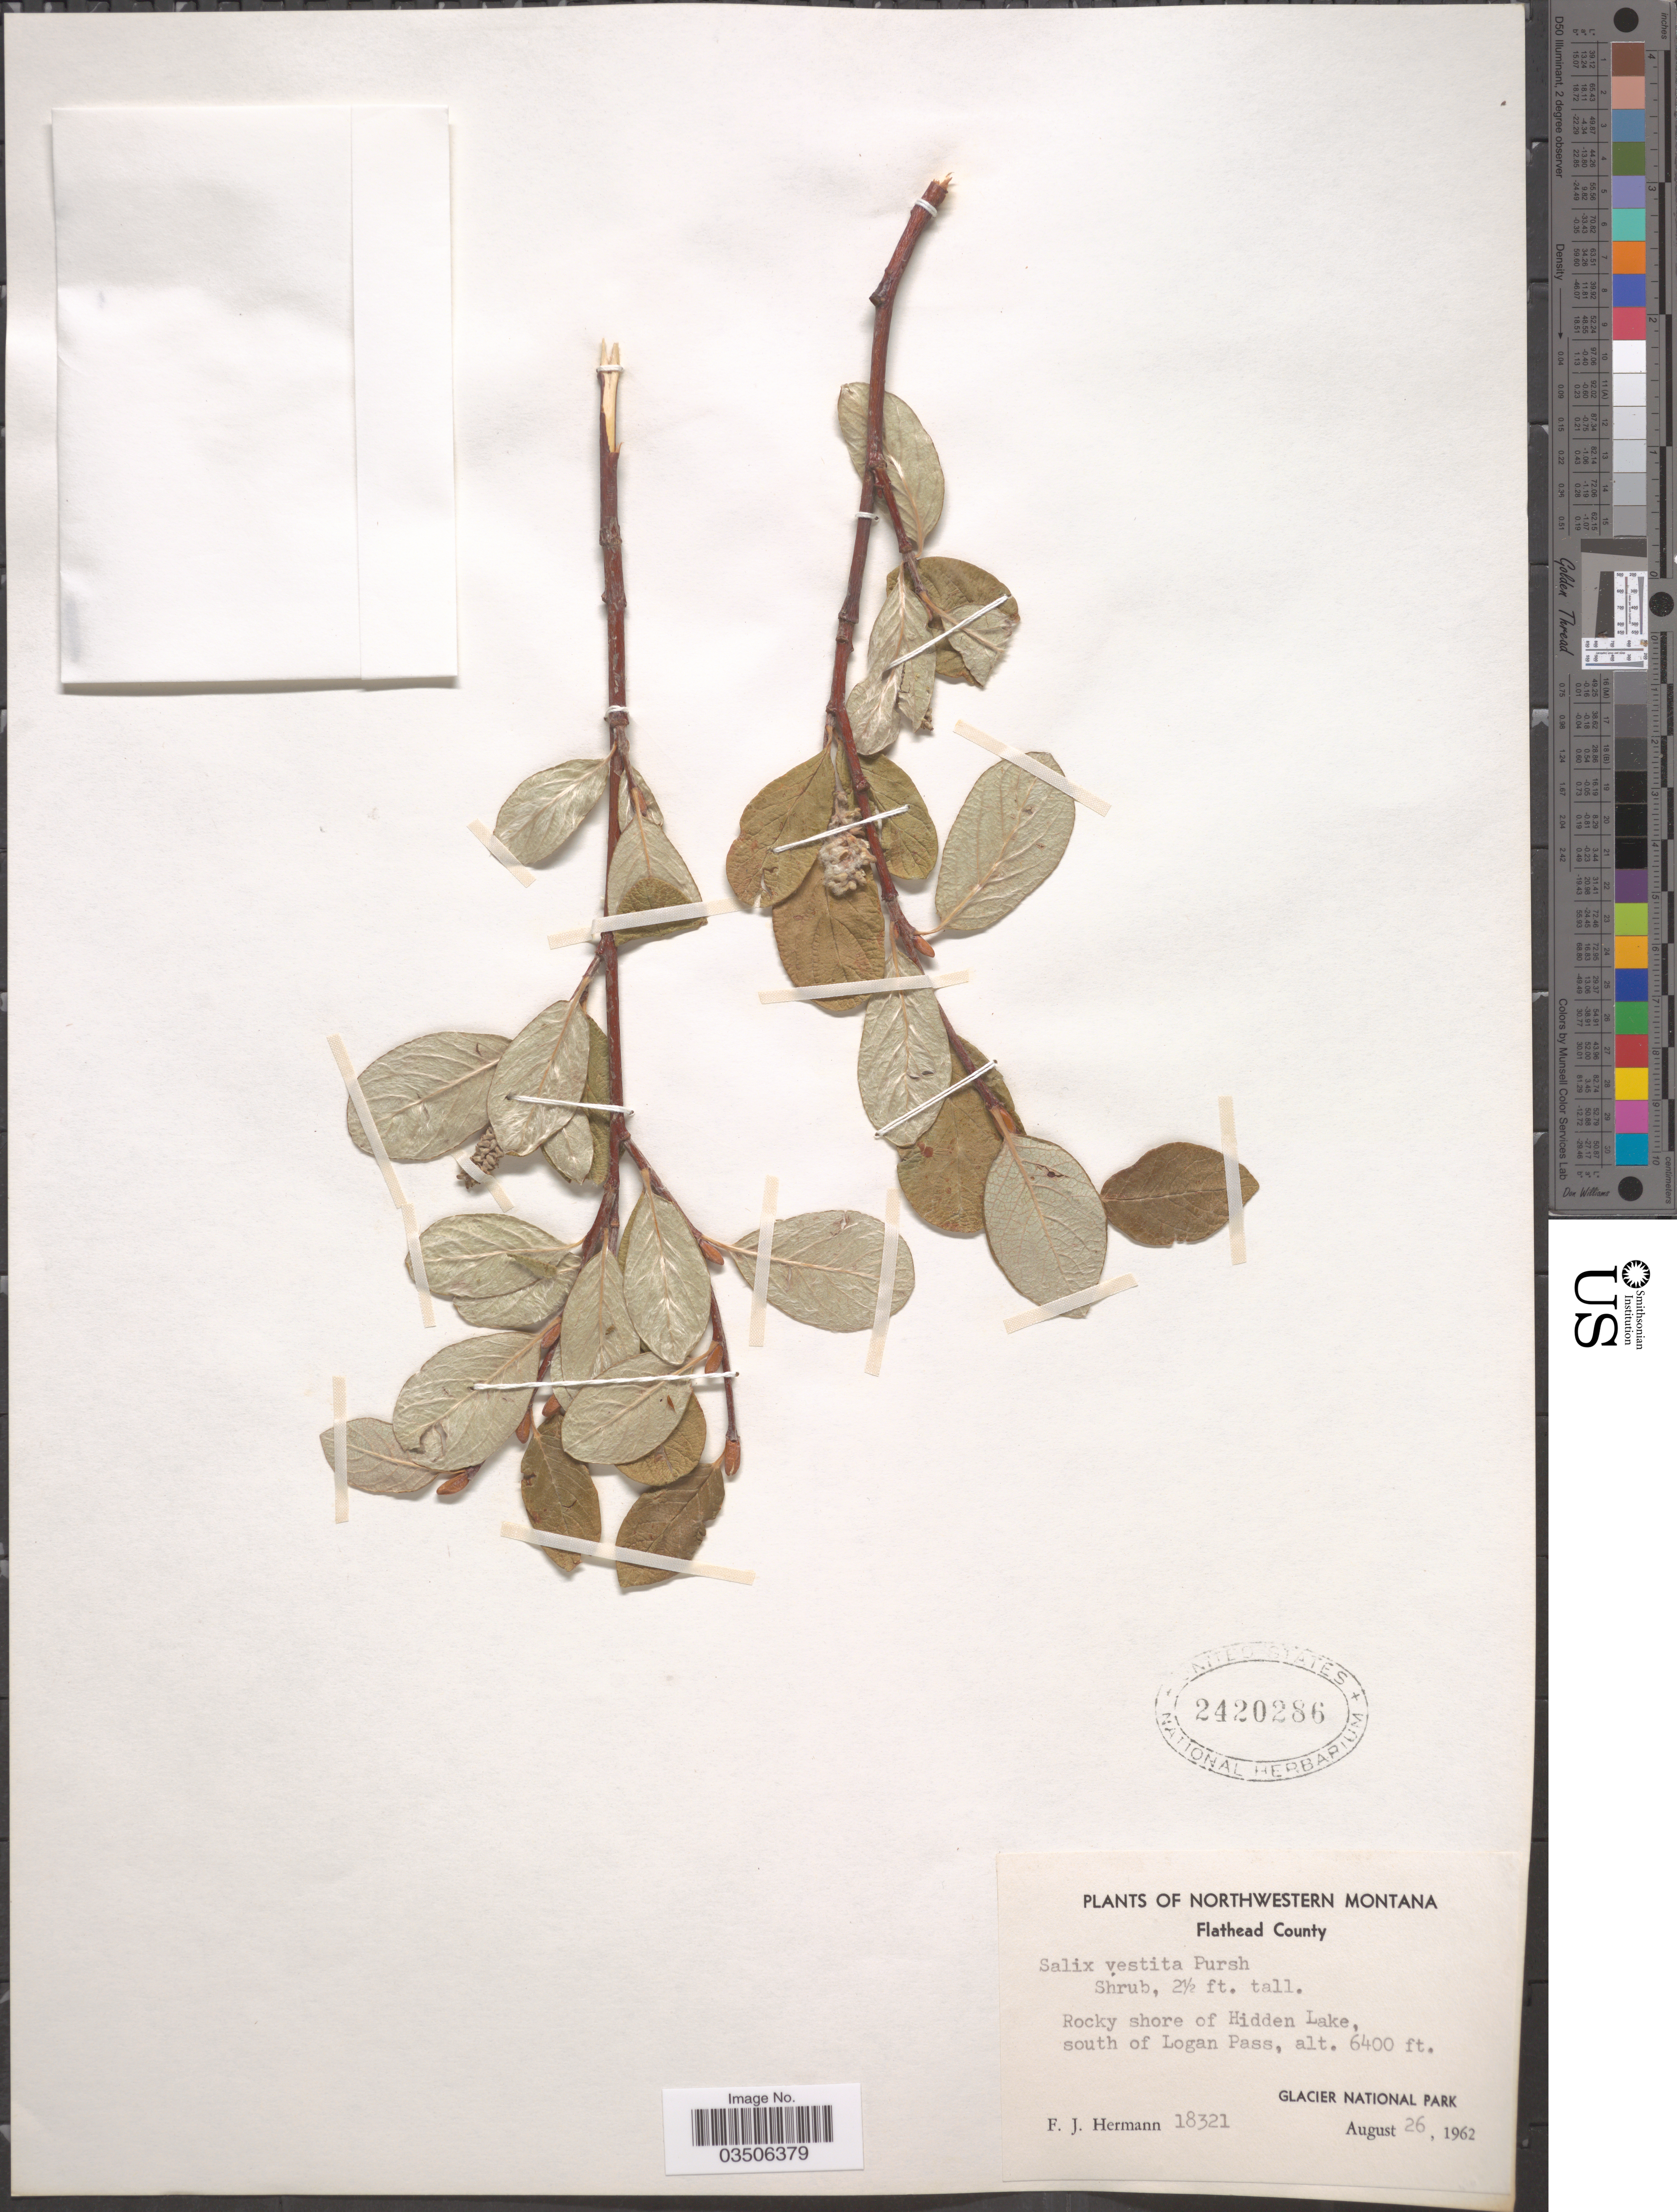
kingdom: Plantae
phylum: Tracheophyta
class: Magnoliopsida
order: Malpighiales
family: Salicaceae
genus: Salix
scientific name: Salix vestita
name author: Pursh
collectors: F. J. Hermann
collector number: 18321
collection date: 1962-08-26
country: United States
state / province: Montana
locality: Northwestern Montana. Flathead County. Rocky shore of Hidden Lake, south of Logan Pass. Glacier National Park.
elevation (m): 1951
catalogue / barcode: US 2420286